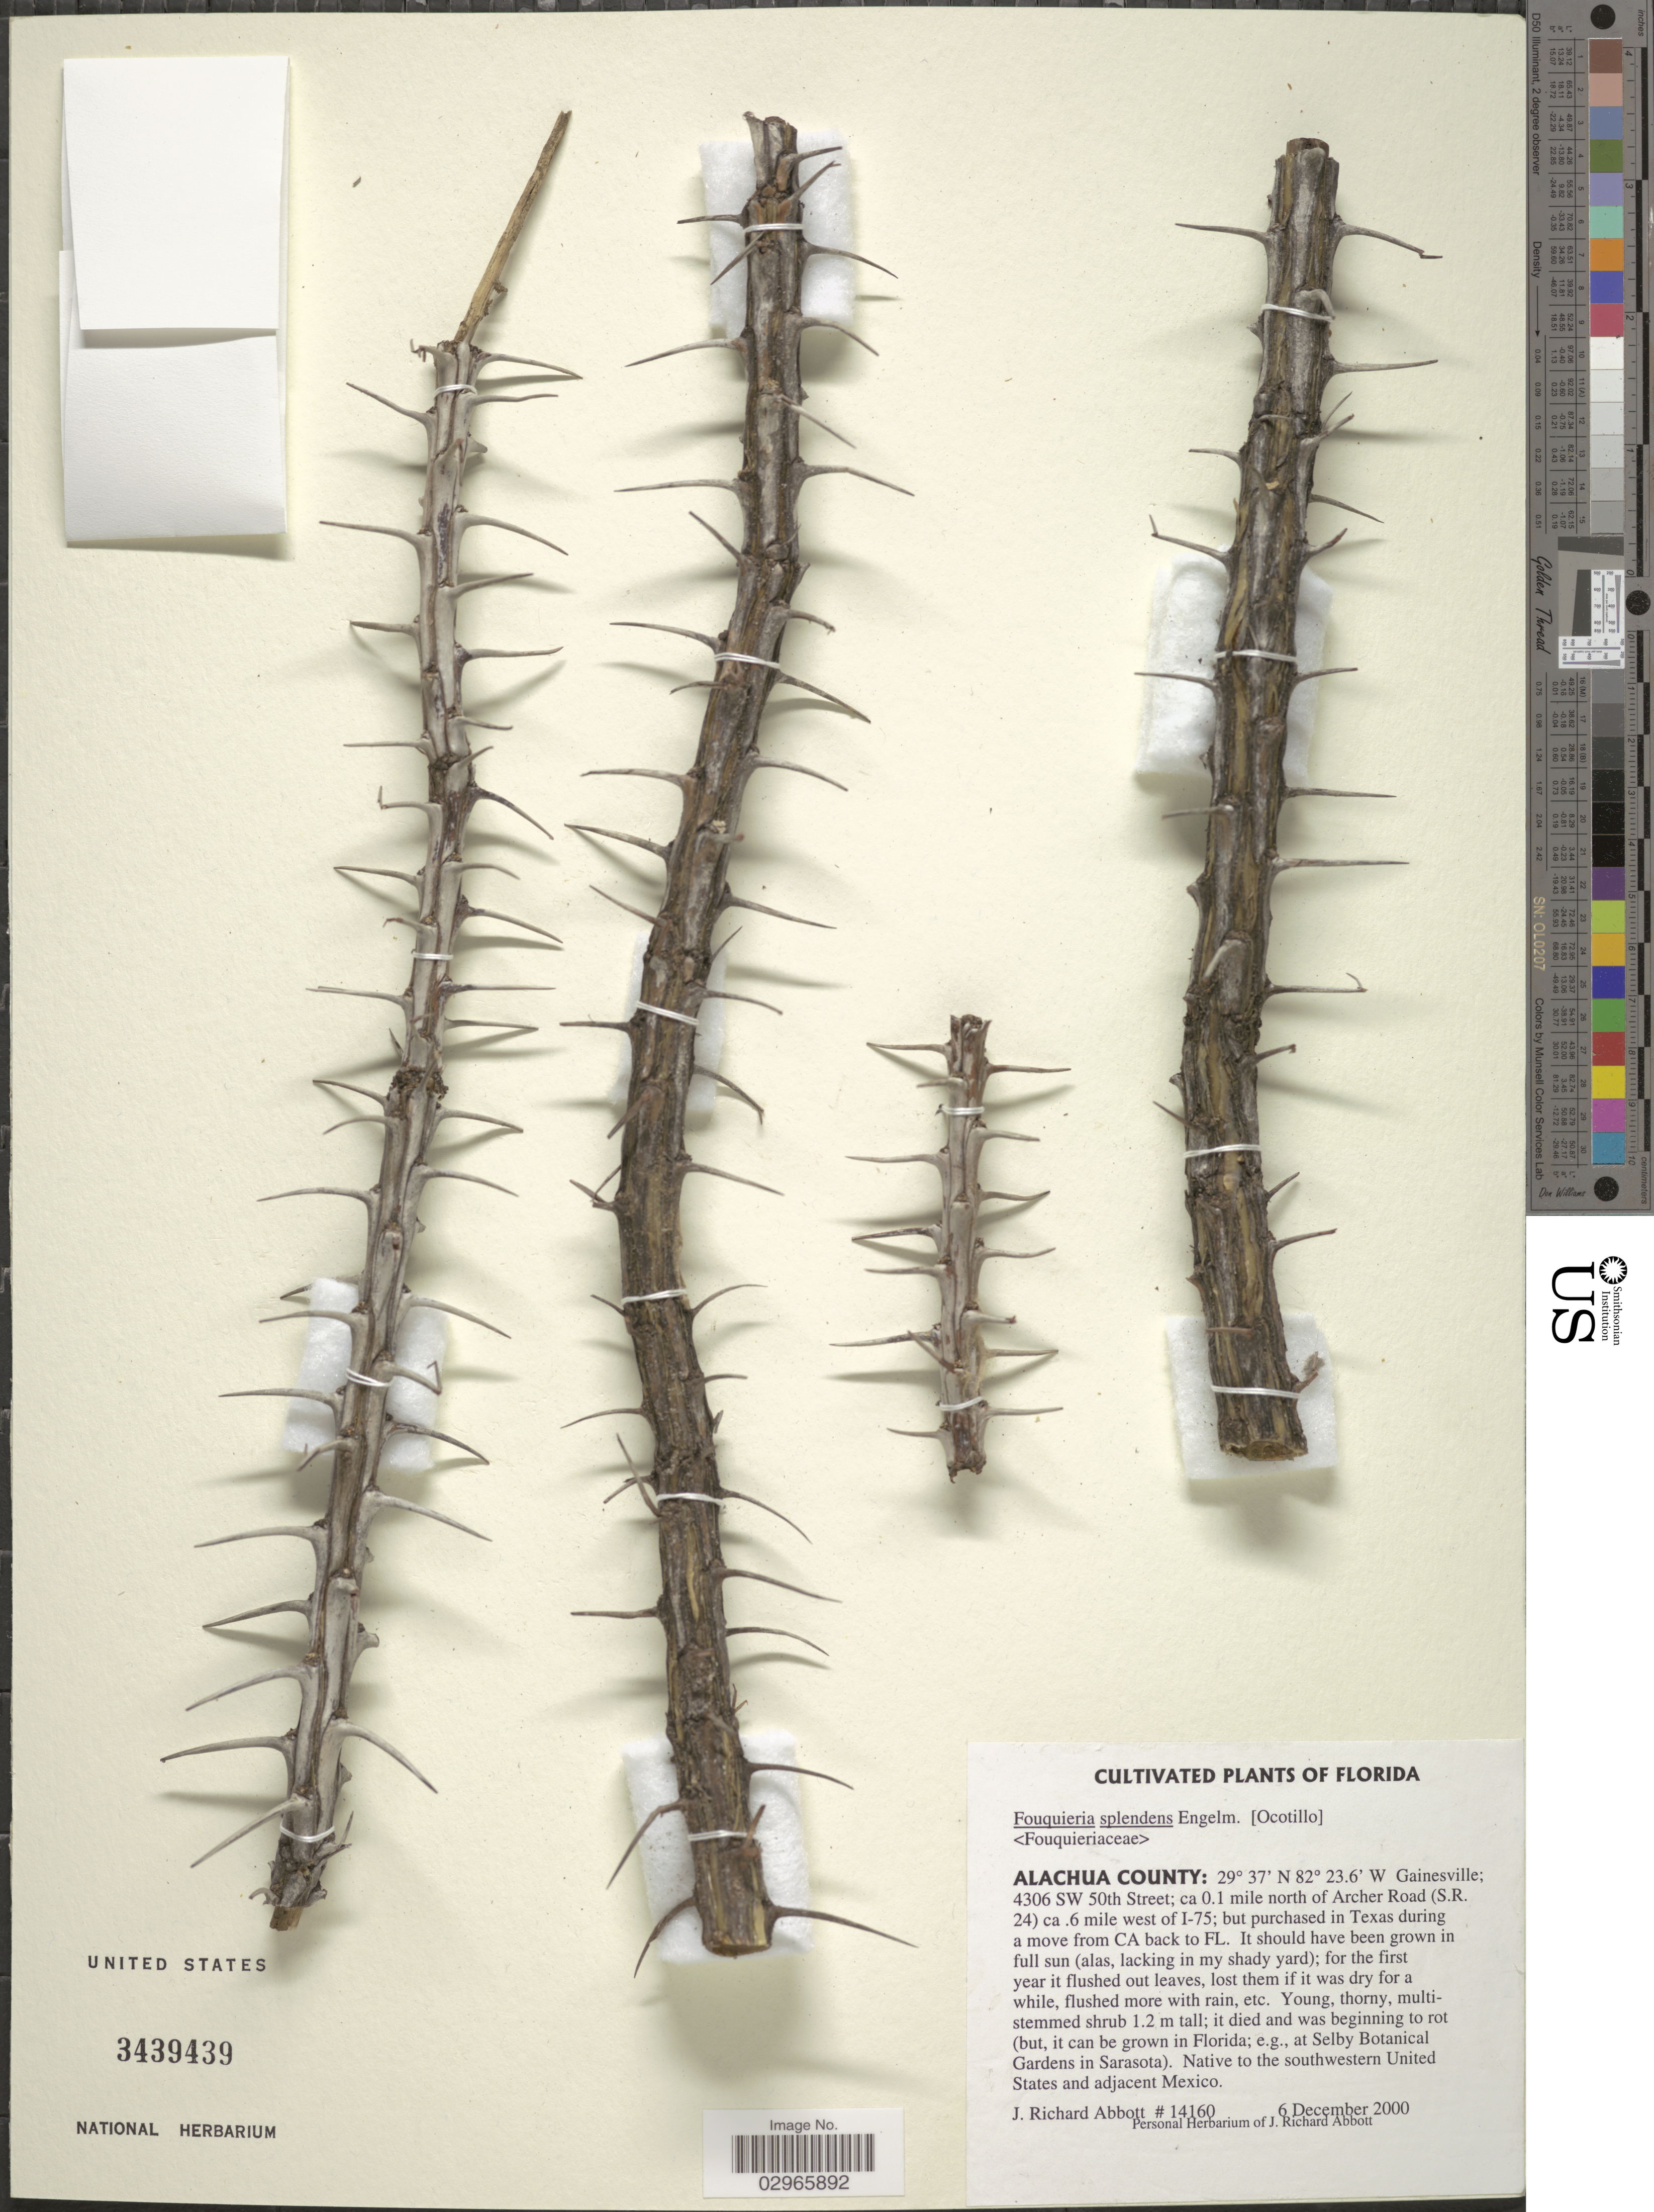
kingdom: Plantae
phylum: Tracheophyta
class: Magnoliopsida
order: Ericales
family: Fouquieriaceae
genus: Fouquieria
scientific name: Fouquieria splendens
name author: Engelm.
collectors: J. R. Abbott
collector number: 14160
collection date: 2000-12-06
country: United States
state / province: Florida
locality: Alachua County. Gainesville; 4306 SW 50th Street; ca 0.1 mile north of Archer Road (S.R. 24) ca. 6 mile west of I-75.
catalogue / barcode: US 3439439